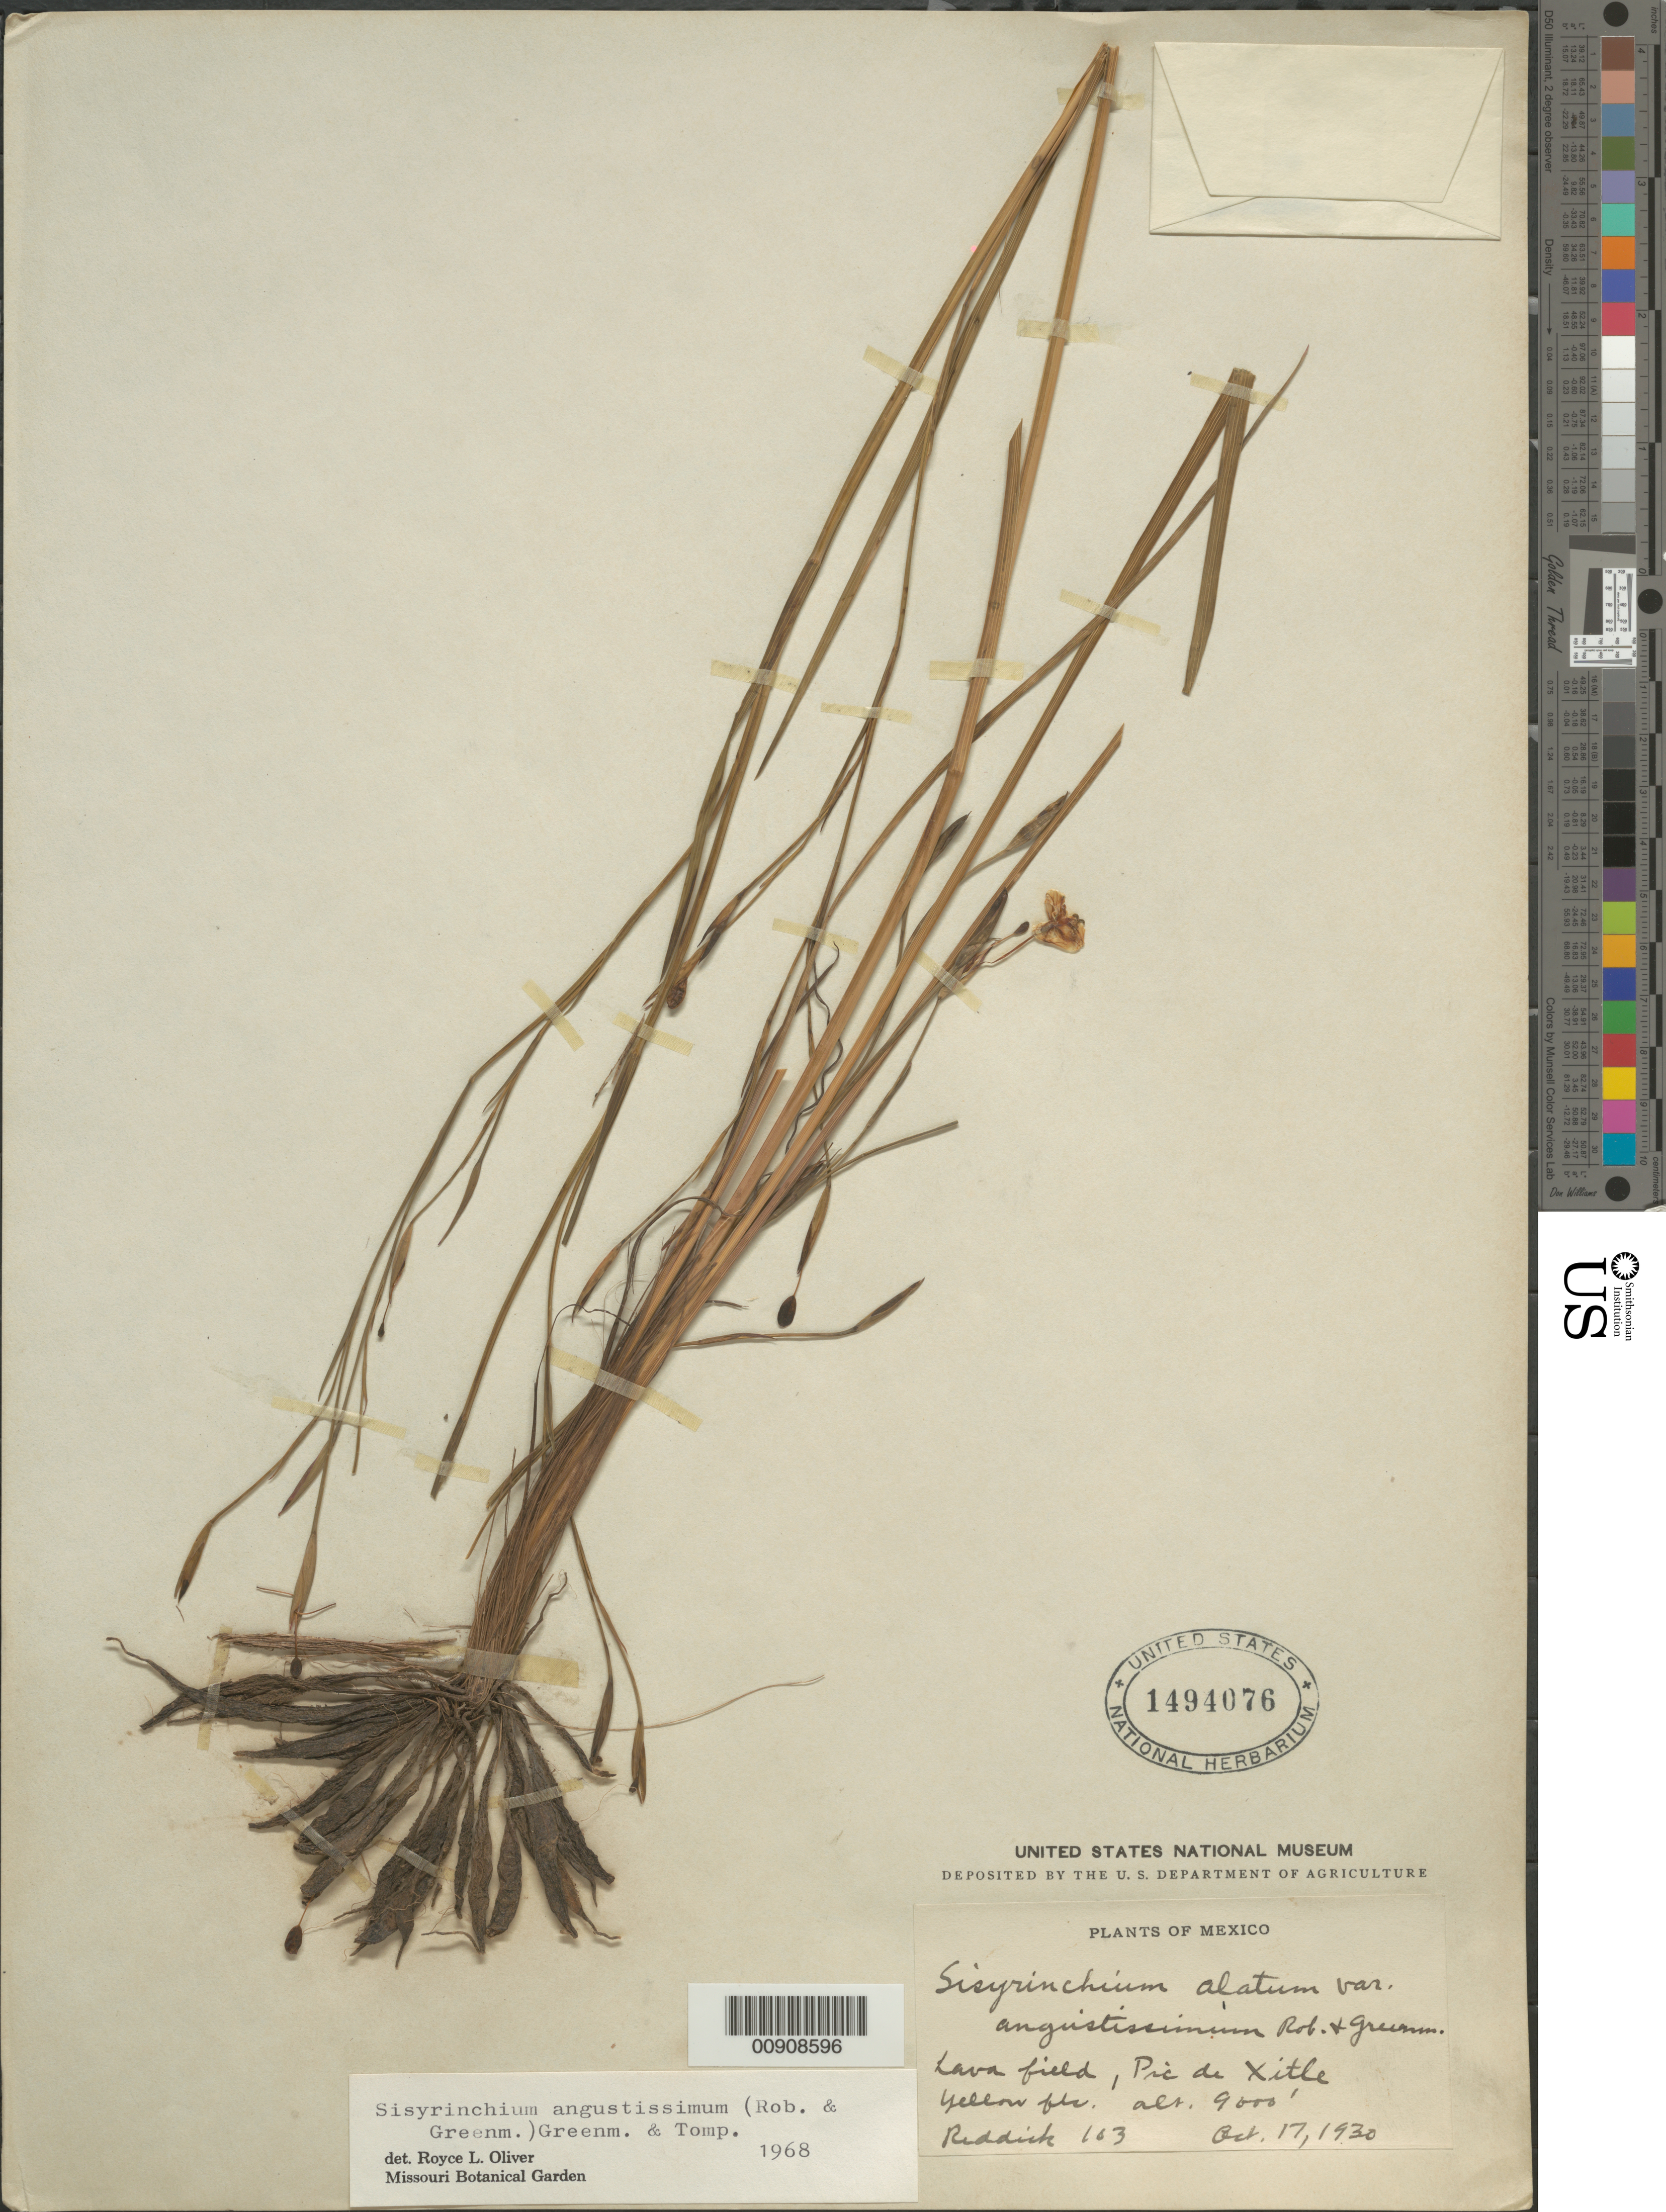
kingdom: Plantae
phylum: Tracheophyta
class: Liliopsida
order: Asparagales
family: Iridaceae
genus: Sisyrinchium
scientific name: Sisyrinchium angustissimum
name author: (B.L. Rob.) Greenm. & C.H. Thomps.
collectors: Reddick, D.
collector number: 103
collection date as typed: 17 Oct 1930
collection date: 1930-10-17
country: Mexico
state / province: Distrito Federal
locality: Pie de Xitle.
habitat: Lava field.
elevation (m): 2743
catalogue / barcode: US 1494076